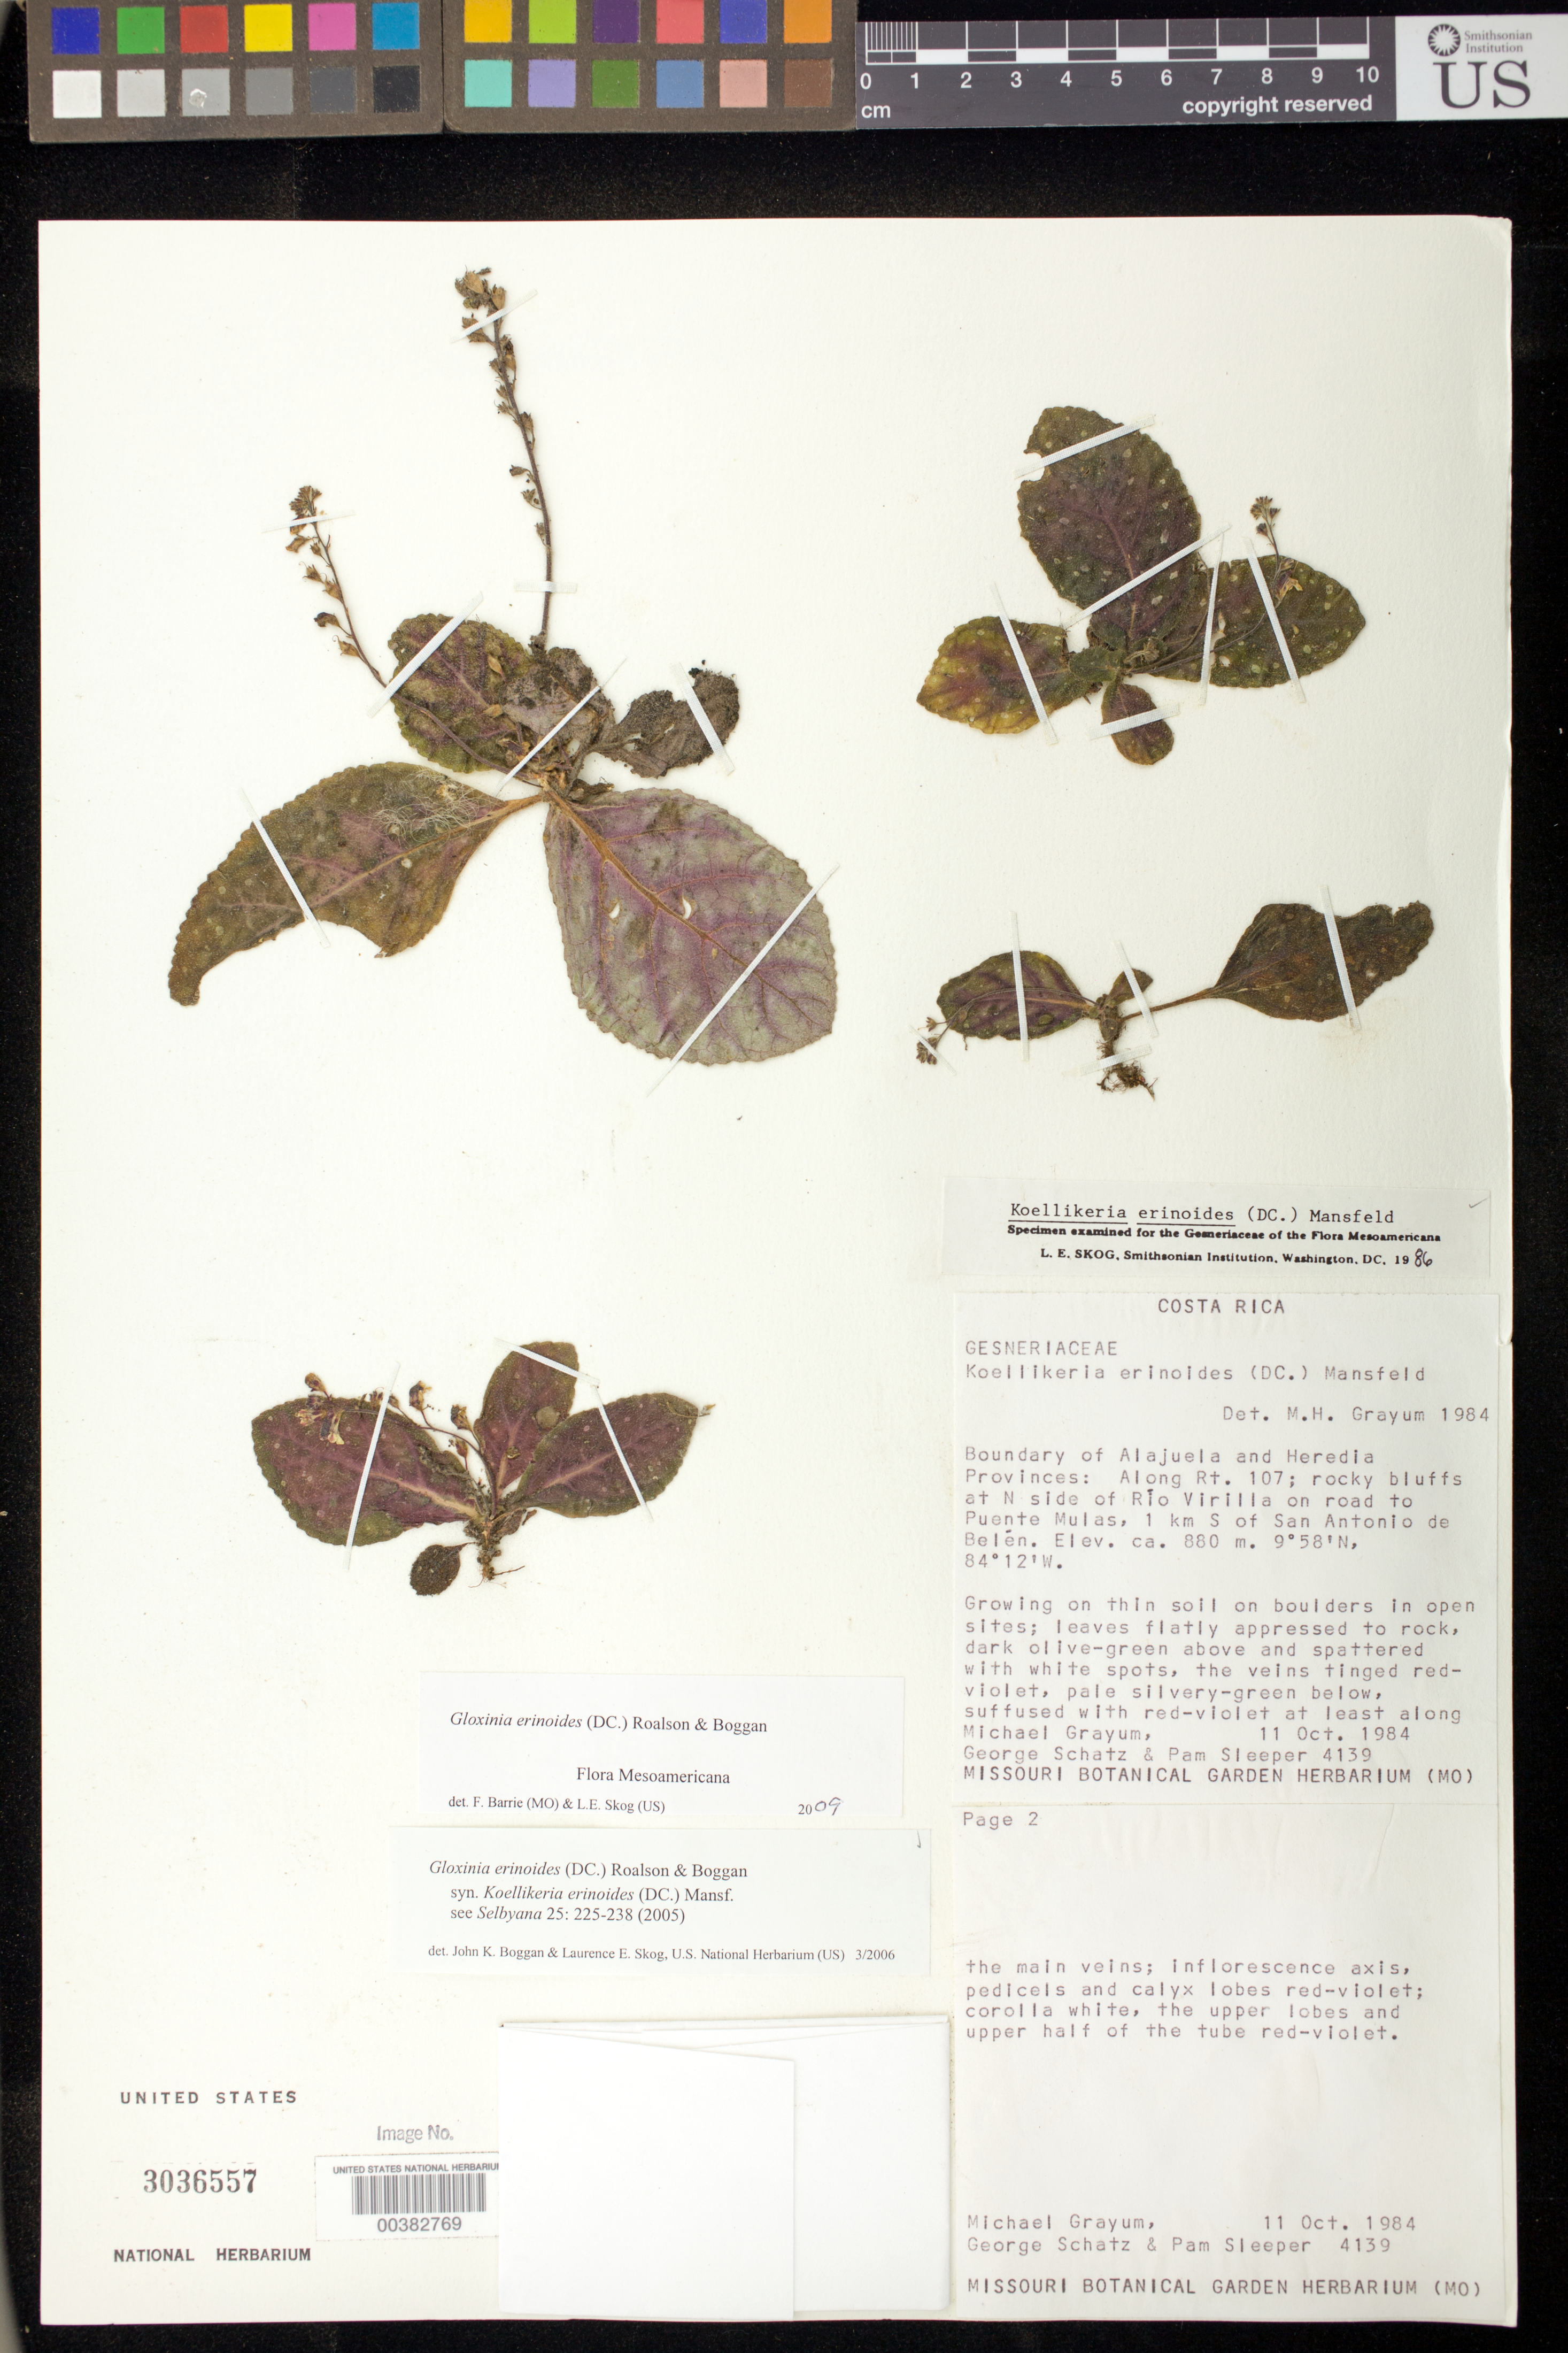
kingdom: Plantae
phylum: Tracheophyta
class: Magnoliopsida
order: Lamiales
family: Gesneriaceae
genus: Gloxinia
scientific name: Gloxinia erinoides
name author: (DC.) Roalson & Boggan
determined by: Boggan, J. K.; Skog, L. E.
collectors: M. H. Grayum, G. Schatz & P. Sleeper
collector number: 4139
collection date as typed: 11 Oct 1984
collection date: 1984-10-11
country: Costa Rica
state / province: Alajuela/Heredia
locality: Along rt. 107; N side of Rio Virilla on road to Puente Mulas, 1km S of San Antonio de Belen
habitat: On thin soil on boulders in open sites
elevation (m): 880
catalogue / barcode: US 3036557